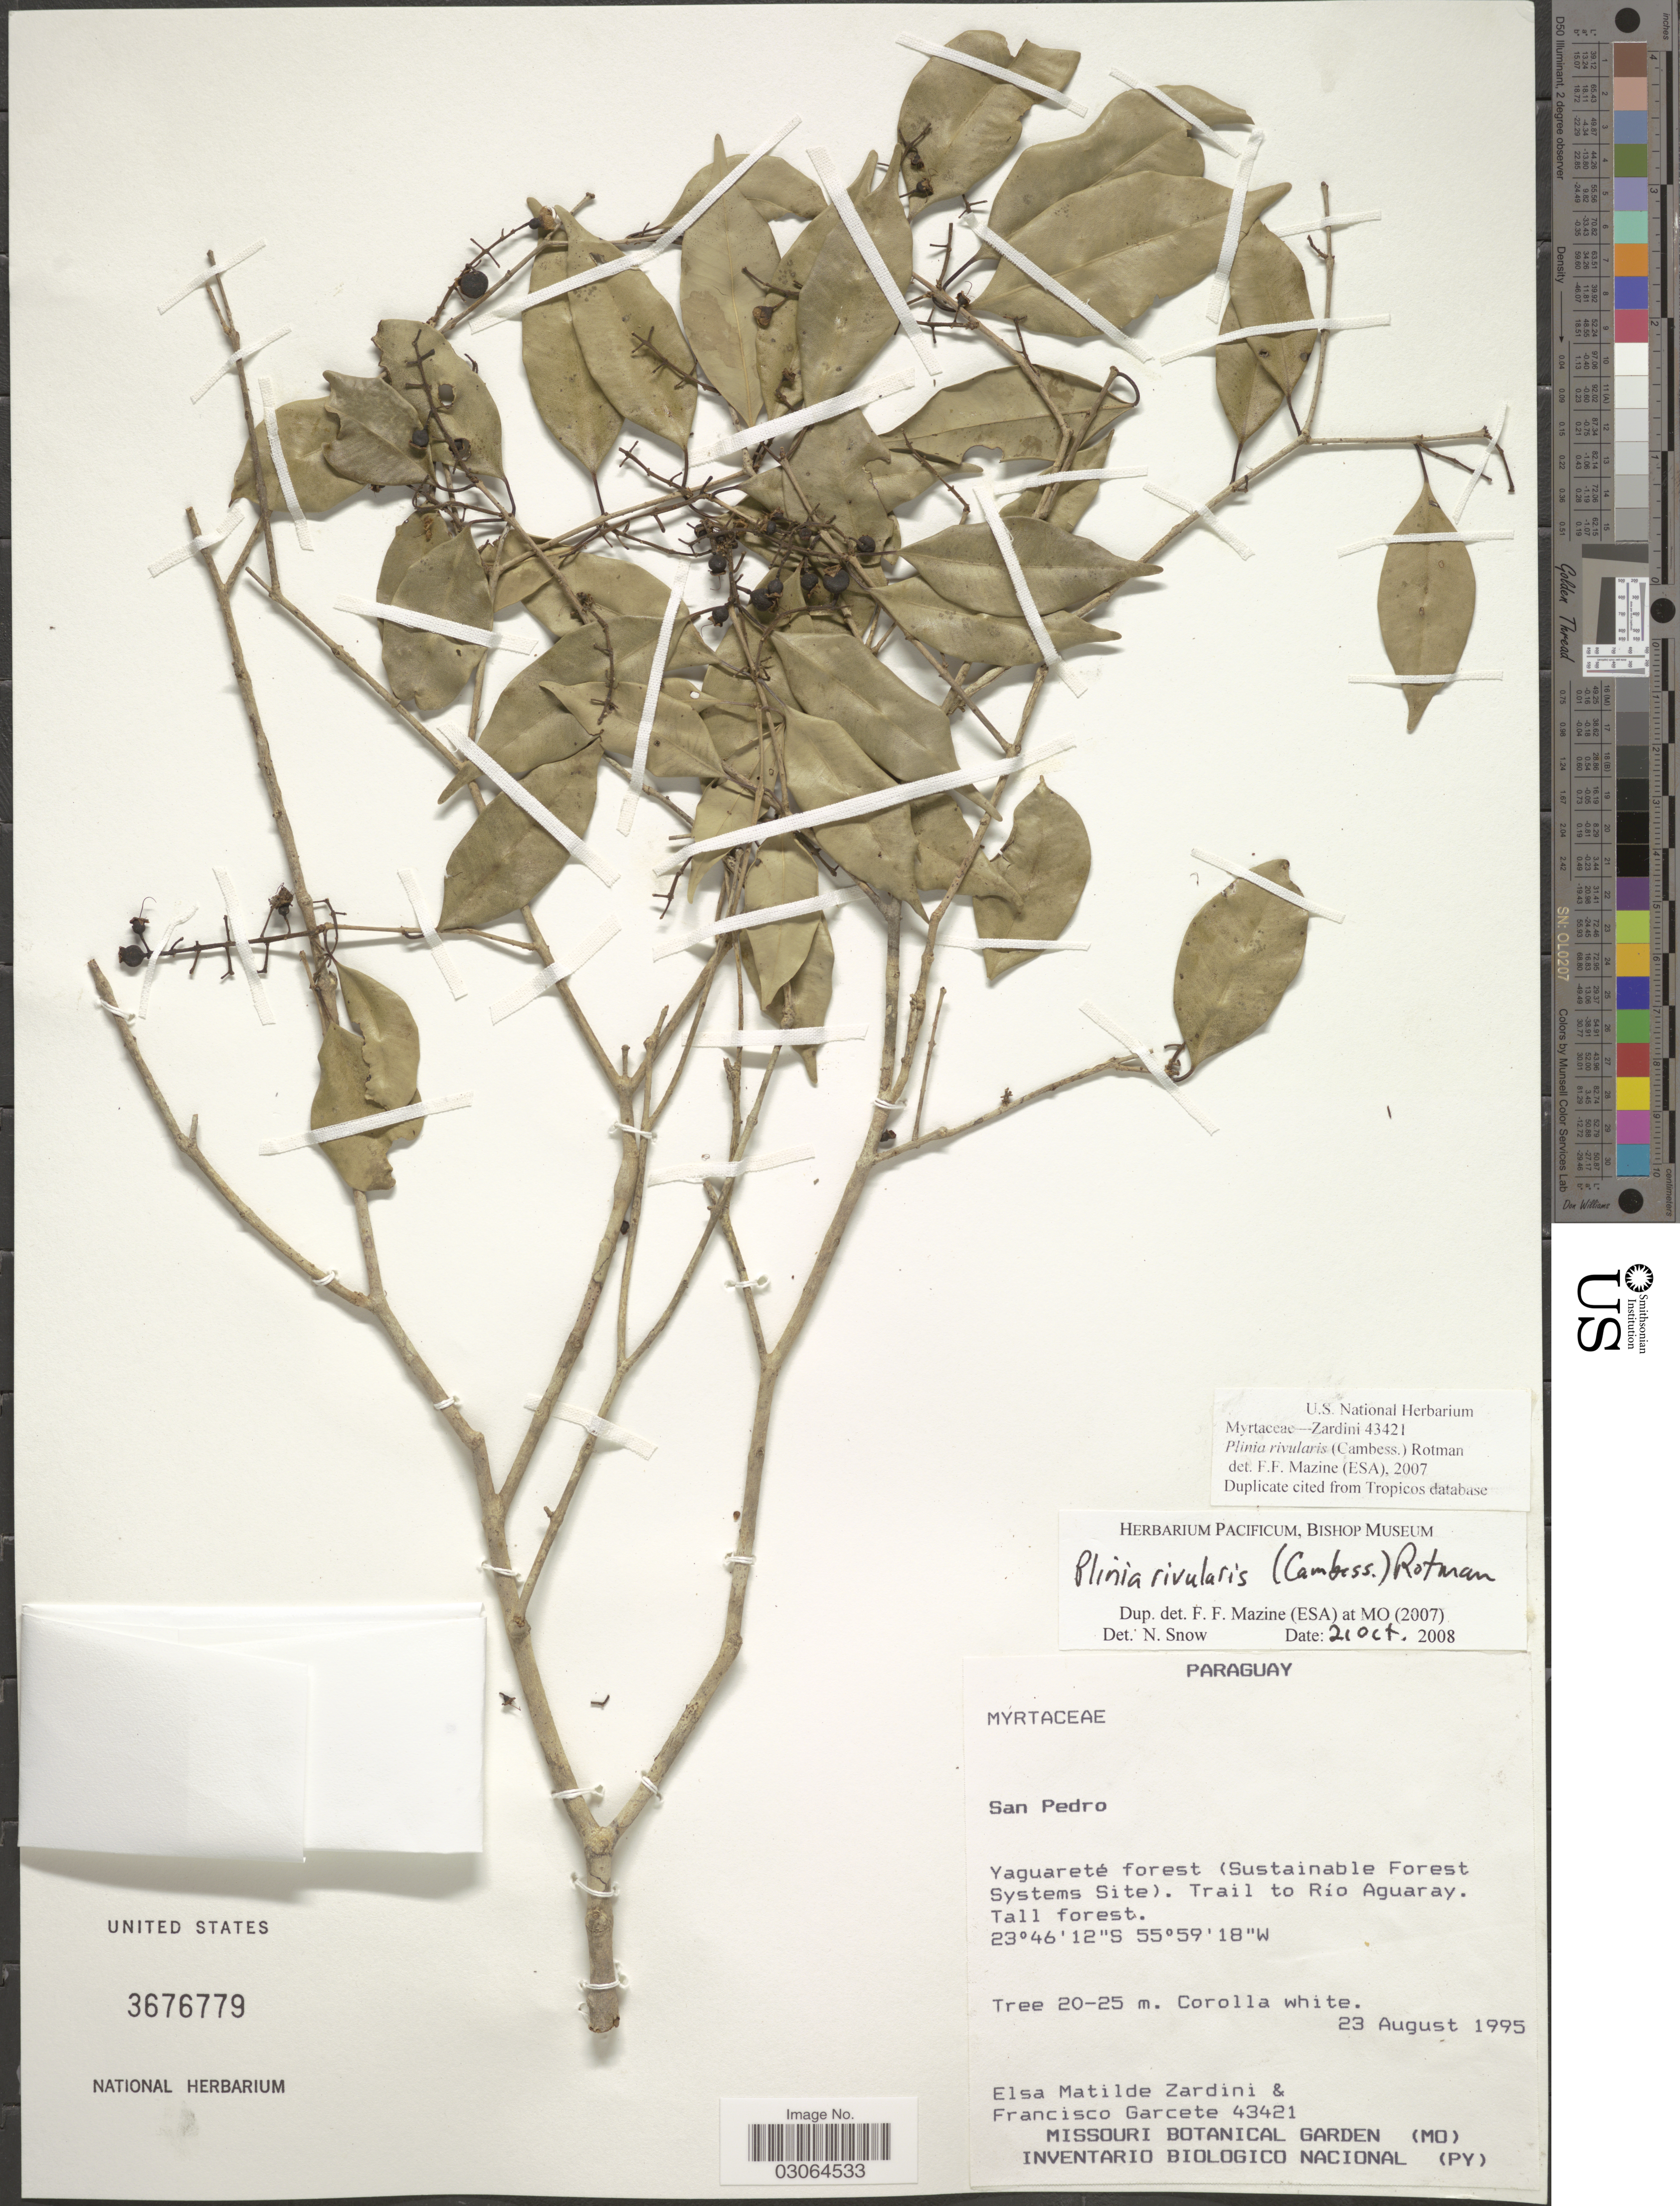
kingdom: Plantae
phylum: Tracheophyta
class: Magnoliopsida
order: Myrtales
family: Myrtaceae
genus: Plinia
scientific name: Plinia rivularis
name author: (Cambess.) Rotman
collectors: E. M. Zardini & F. Garcete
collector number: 43421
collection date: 1995-08-23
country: Paraguay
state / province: San Pedro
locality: Yaguareté forest (Sustainable Forest Systems Site). Trail to Río Aguaray.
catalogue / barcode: US 3676779